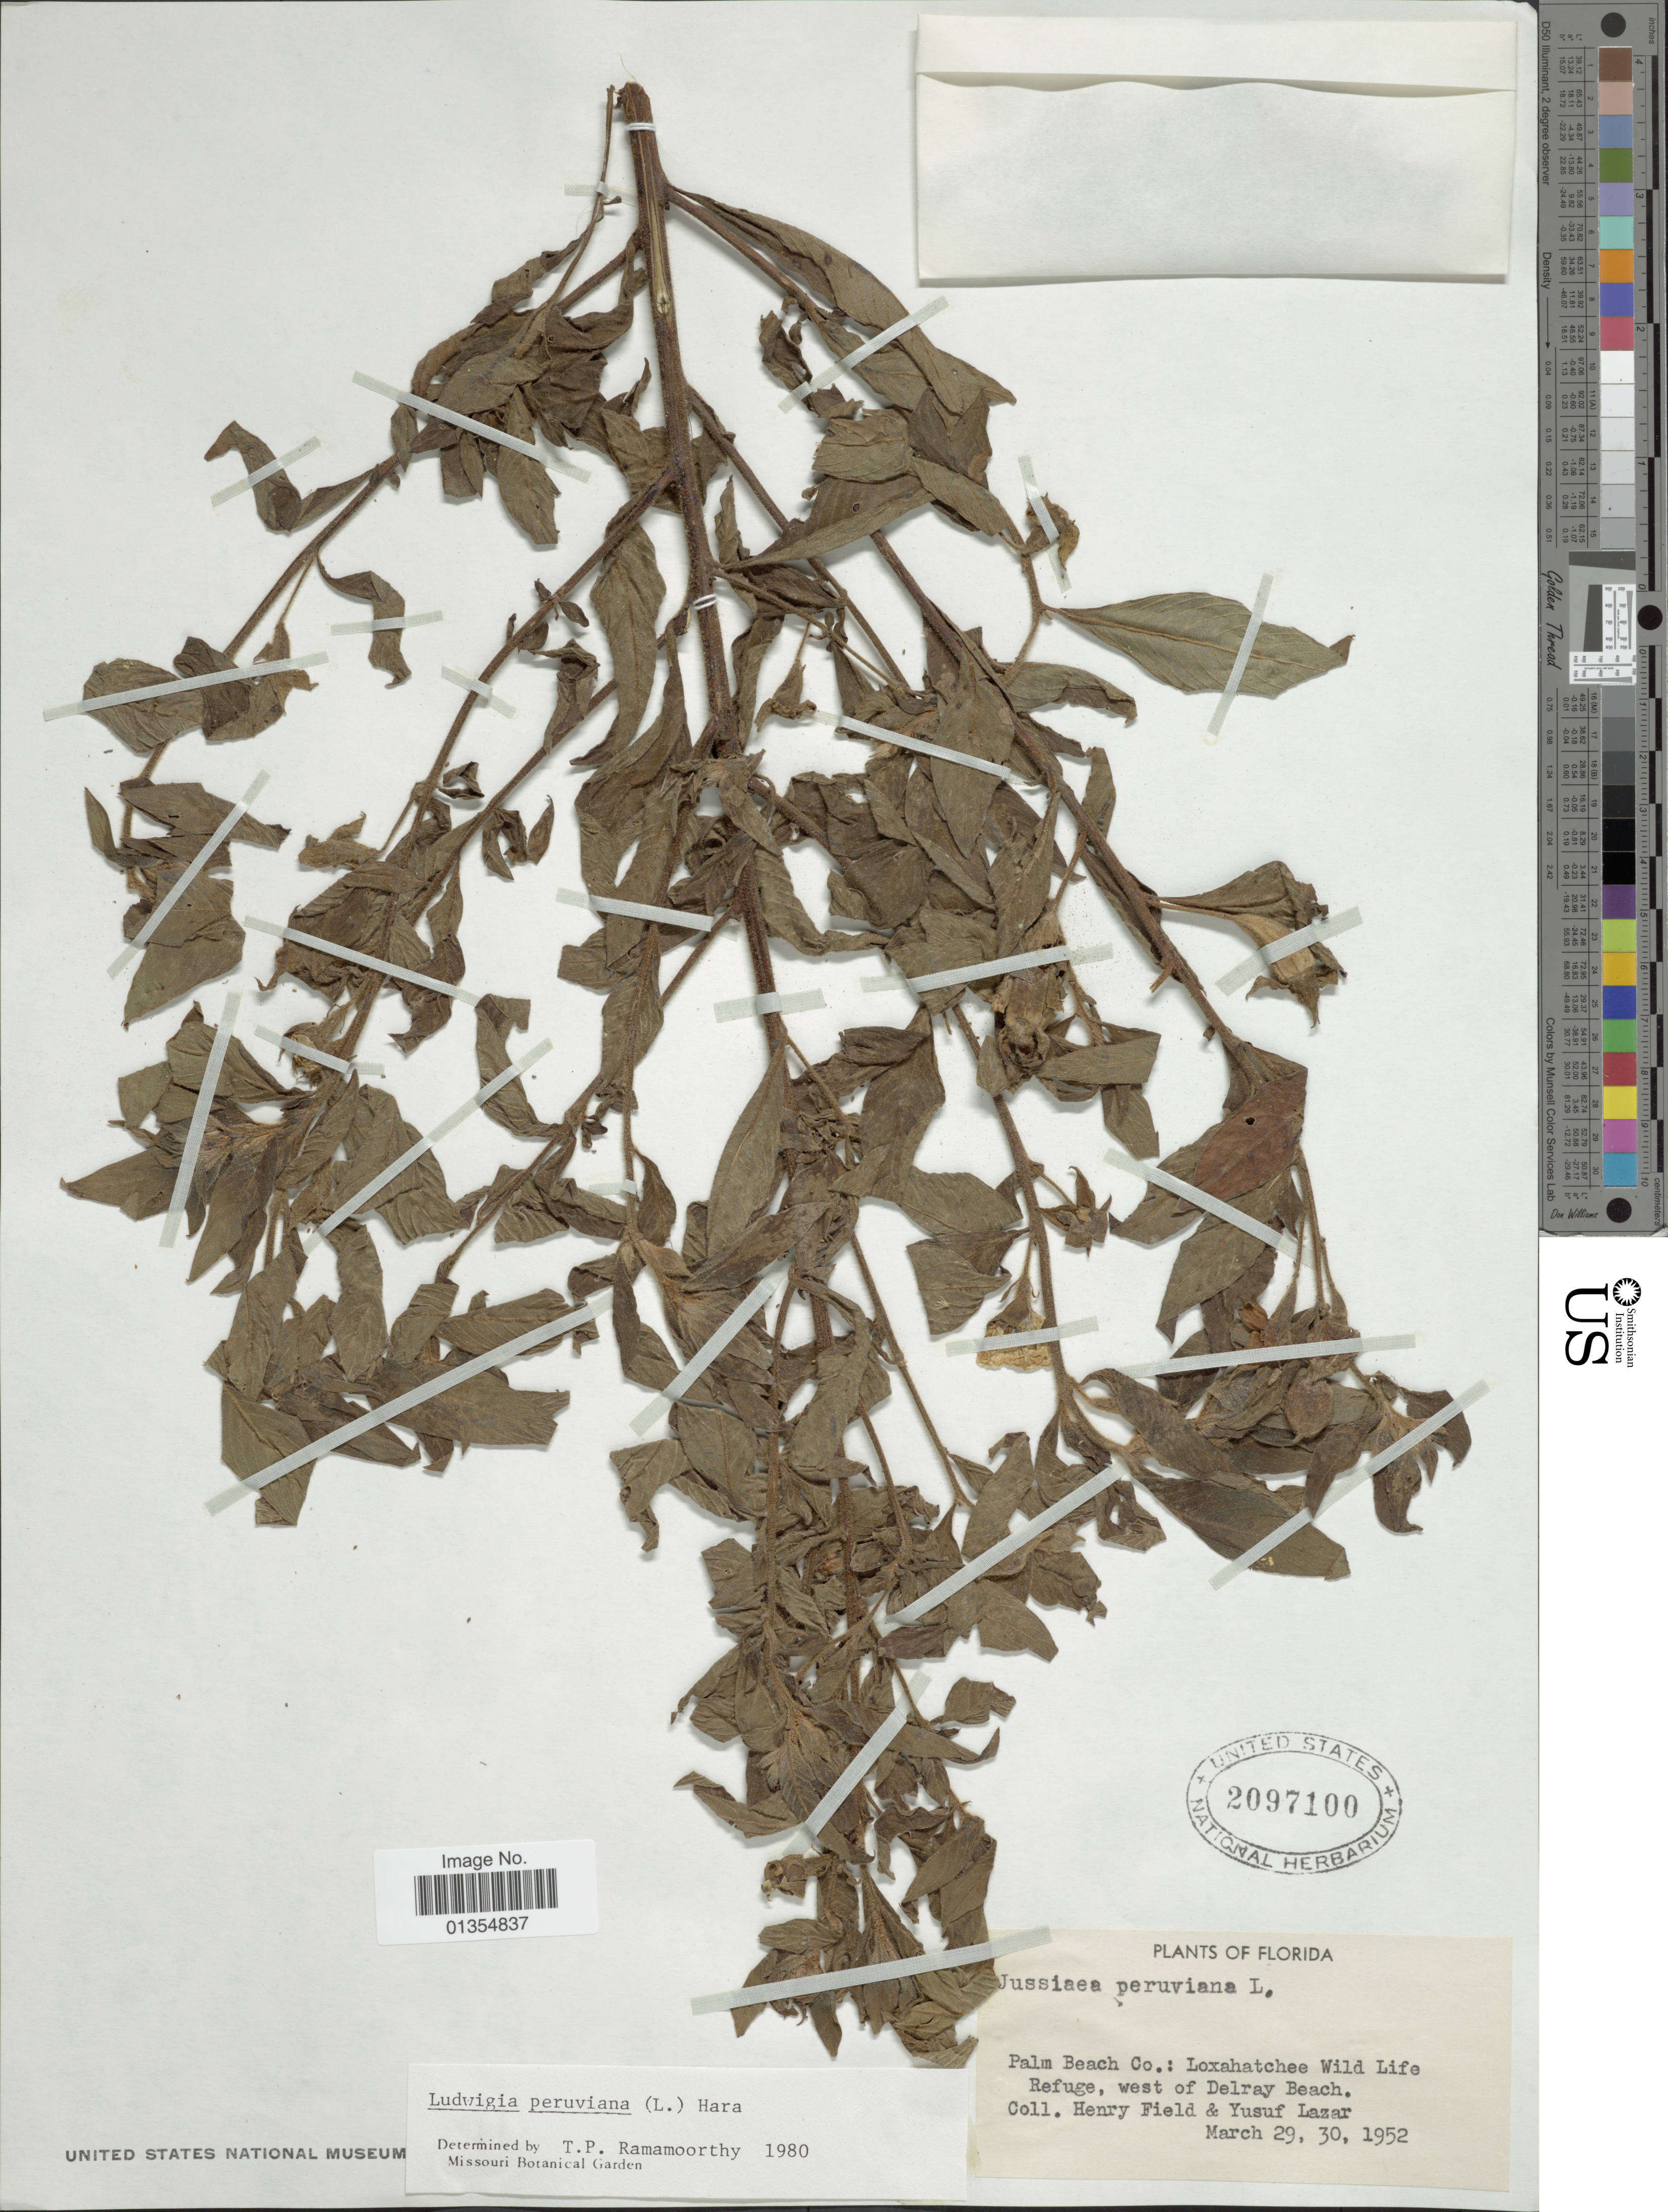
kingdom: Plantae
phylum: Tracheophyta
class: Magnoliopsida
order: Myrtales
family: Onagraceae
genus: Ludwigia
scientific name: Ludwigia peruviana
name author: (L.) H. Hara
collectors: H. Field & Y. Lazar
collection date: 1952-03-29/1952-03-30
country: United States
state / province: Florida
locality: Palm Beach Co.: Loxahatchee Wild Life Refuge, west of Delray Beach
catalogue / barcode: US 2097100